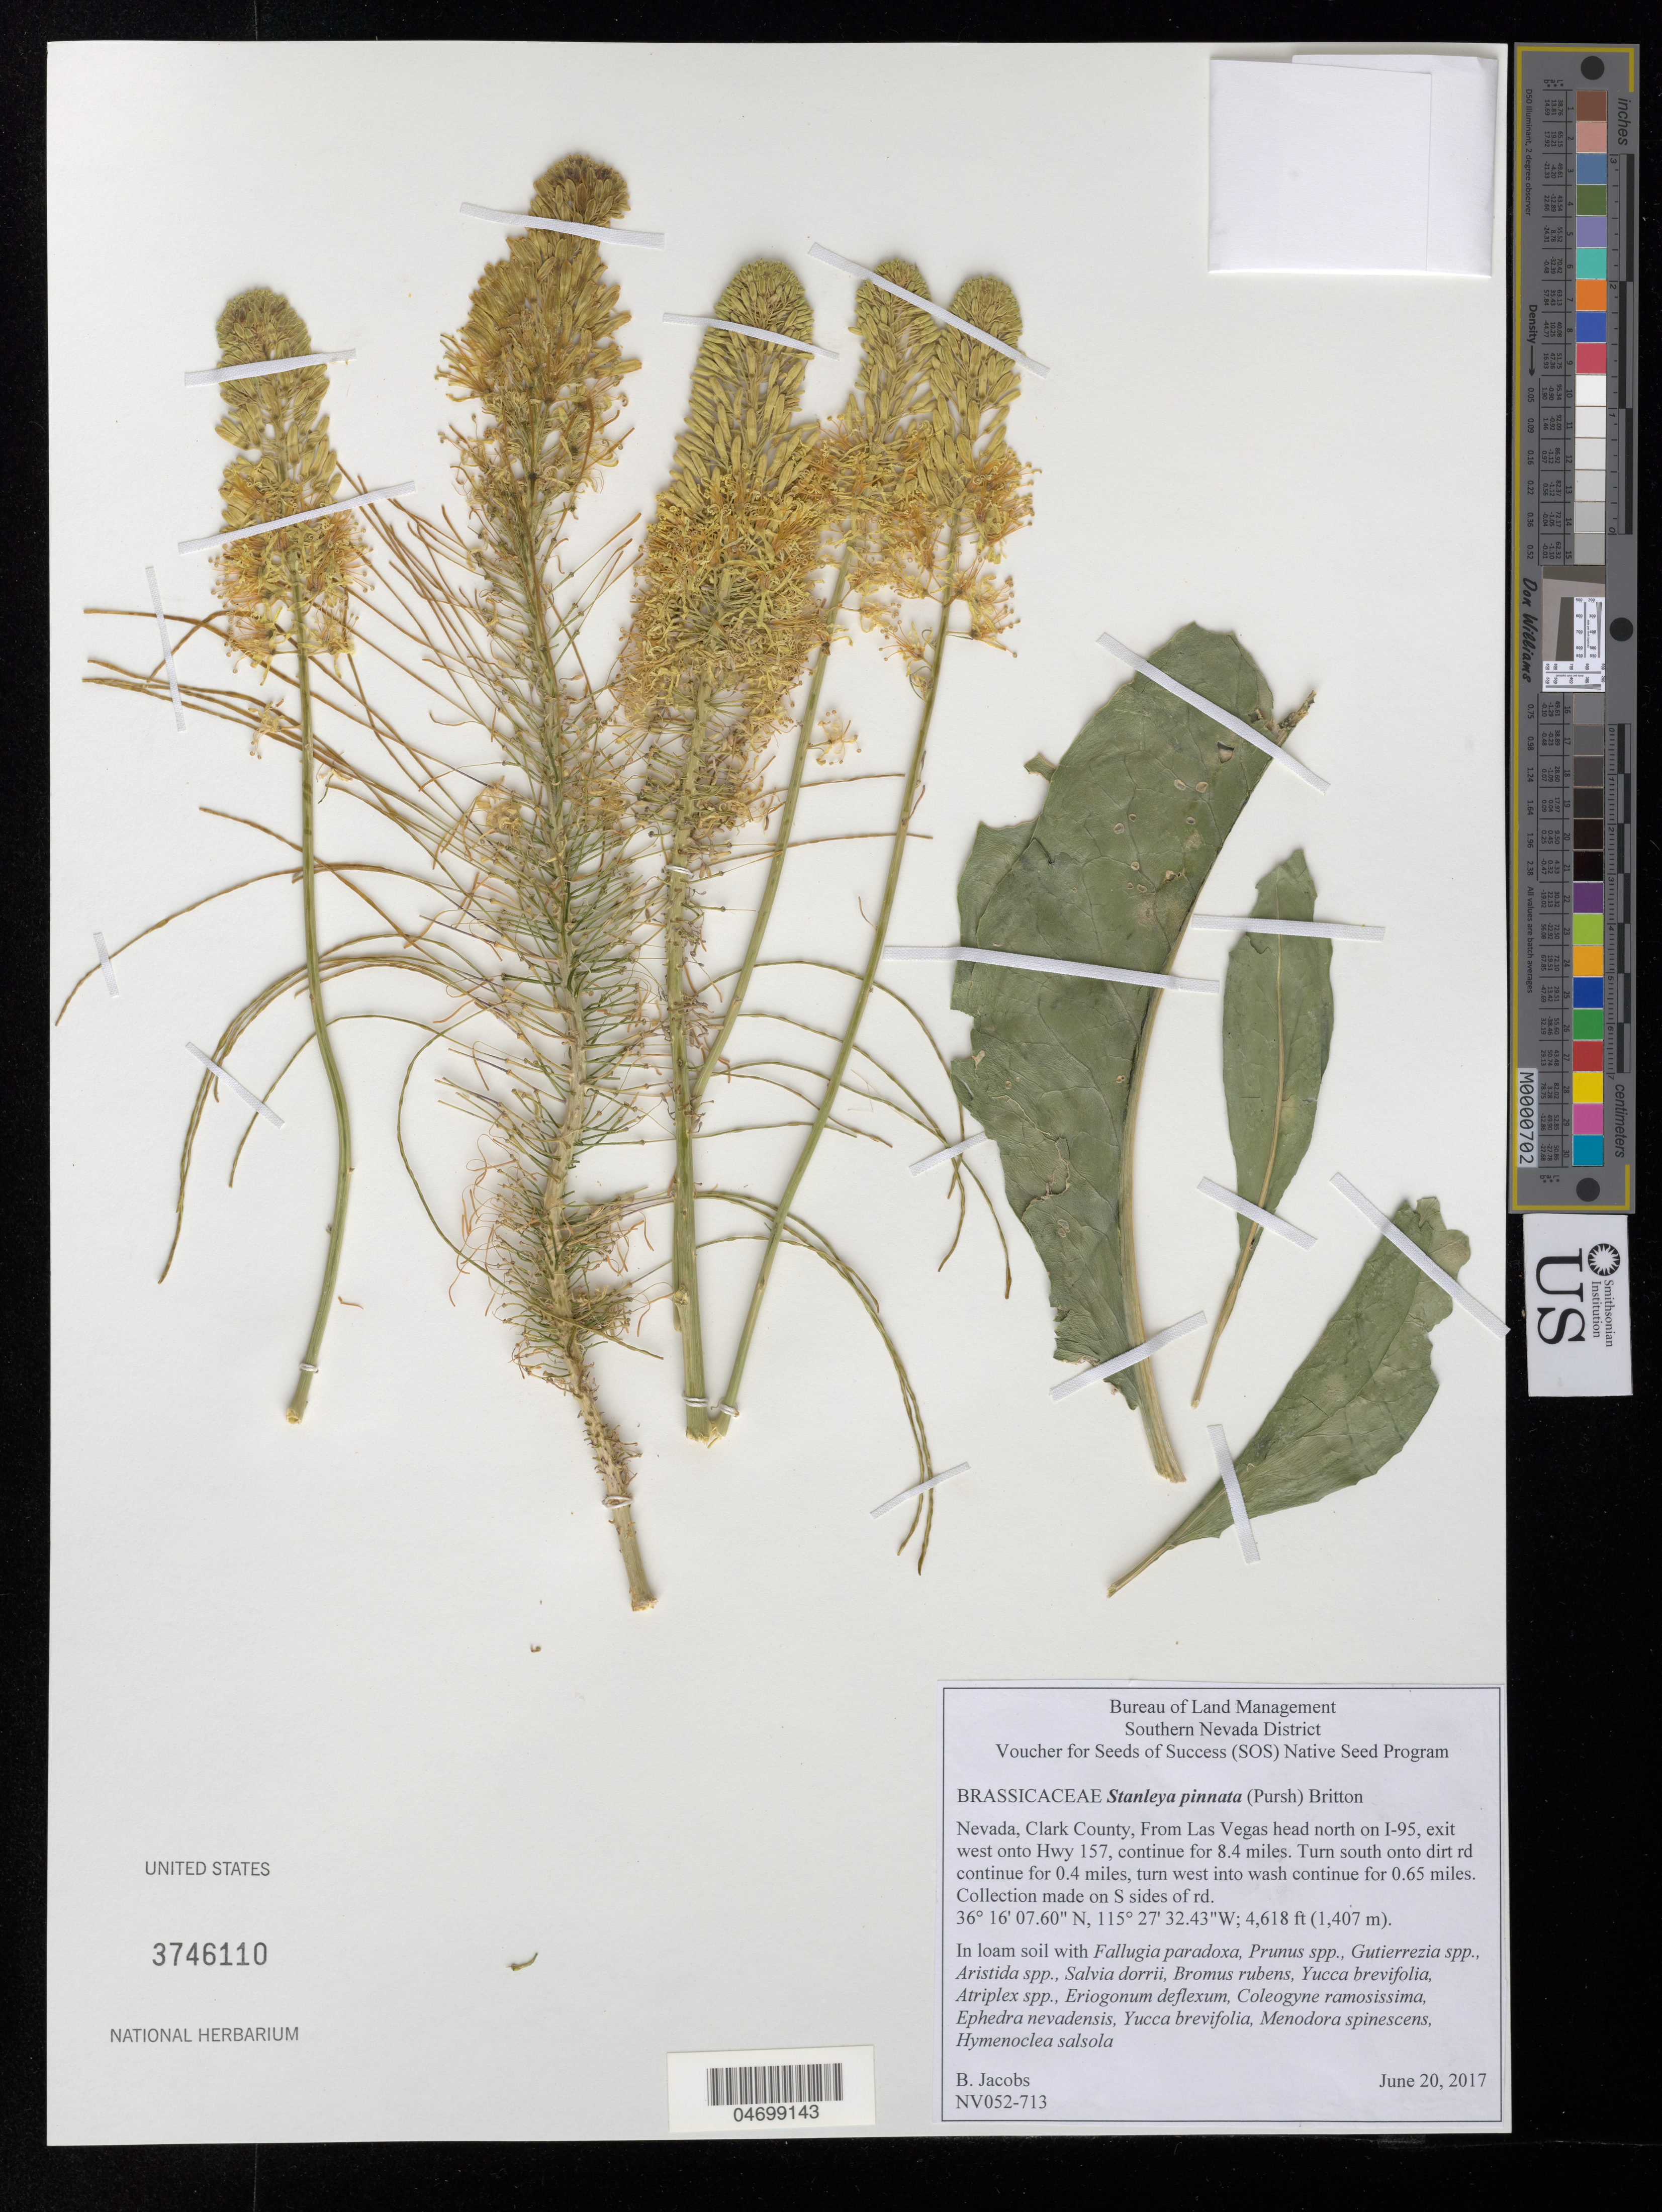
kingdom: Plantae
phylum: Tracheophyta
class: Magnoliopsida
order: Brassicales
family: Brassicaceae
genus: Stanleya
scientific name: Stanleya pinnata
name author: (Pursh) Britton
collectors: B. Jacobs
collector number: NV052-713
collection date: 2017-06-20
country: United States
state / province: Nevada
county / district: Clark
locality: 8.4 mi. on Hwy 157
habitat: In loam soil Prunus sp., Aristida sp., Salvia dorrii, Bromus rubens, etc.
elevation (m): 1408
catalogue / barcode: US 3746110